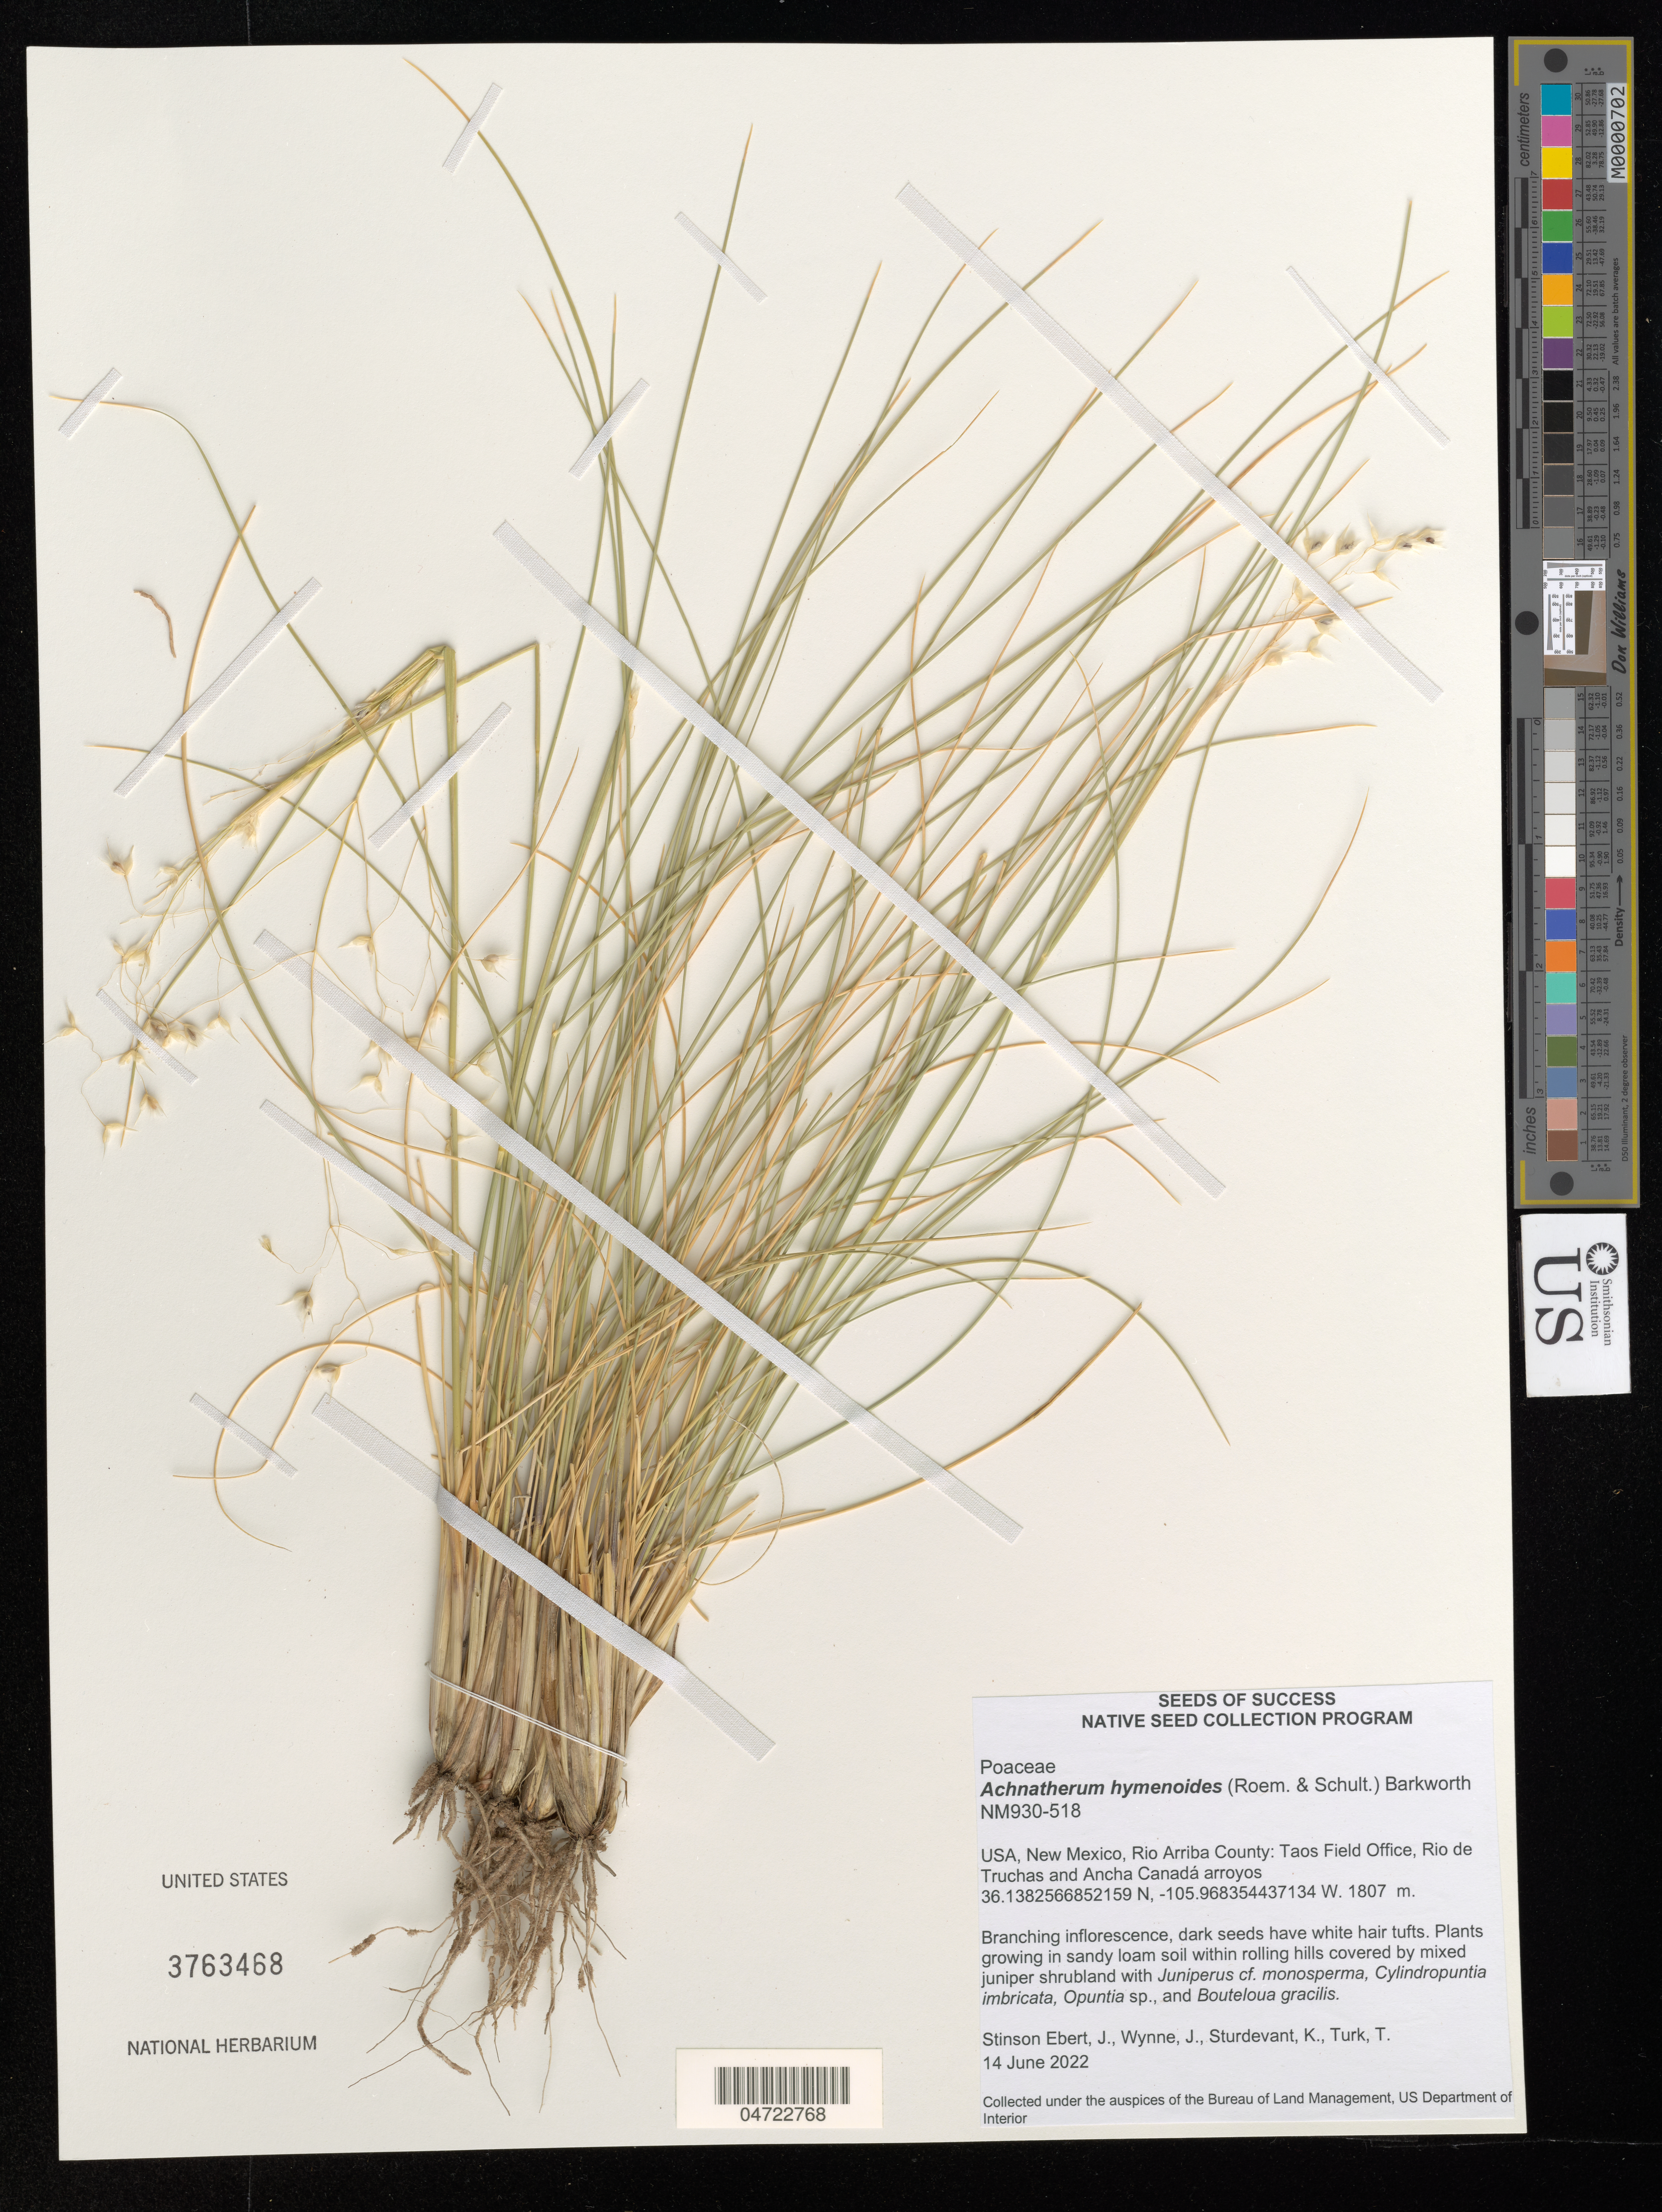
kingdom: Plantae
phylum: Tracheophyta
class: Liliopsida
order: Poales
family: Poaceae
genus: Achnatherum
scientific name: Achnatherum hymenoides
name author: (Roem. & Schult.) Barkworth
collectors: J. Stinson Ebert, J. Wynne, K. Sturdevant & T. Turk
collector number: NM930-518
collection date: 2022-06-14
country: United States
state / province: New Mexico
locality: Rio Arriba County: Taos Field Office, Rio de Truchas and Ancha Canadá arroyos.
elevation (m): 1807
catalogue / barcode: US 3763468